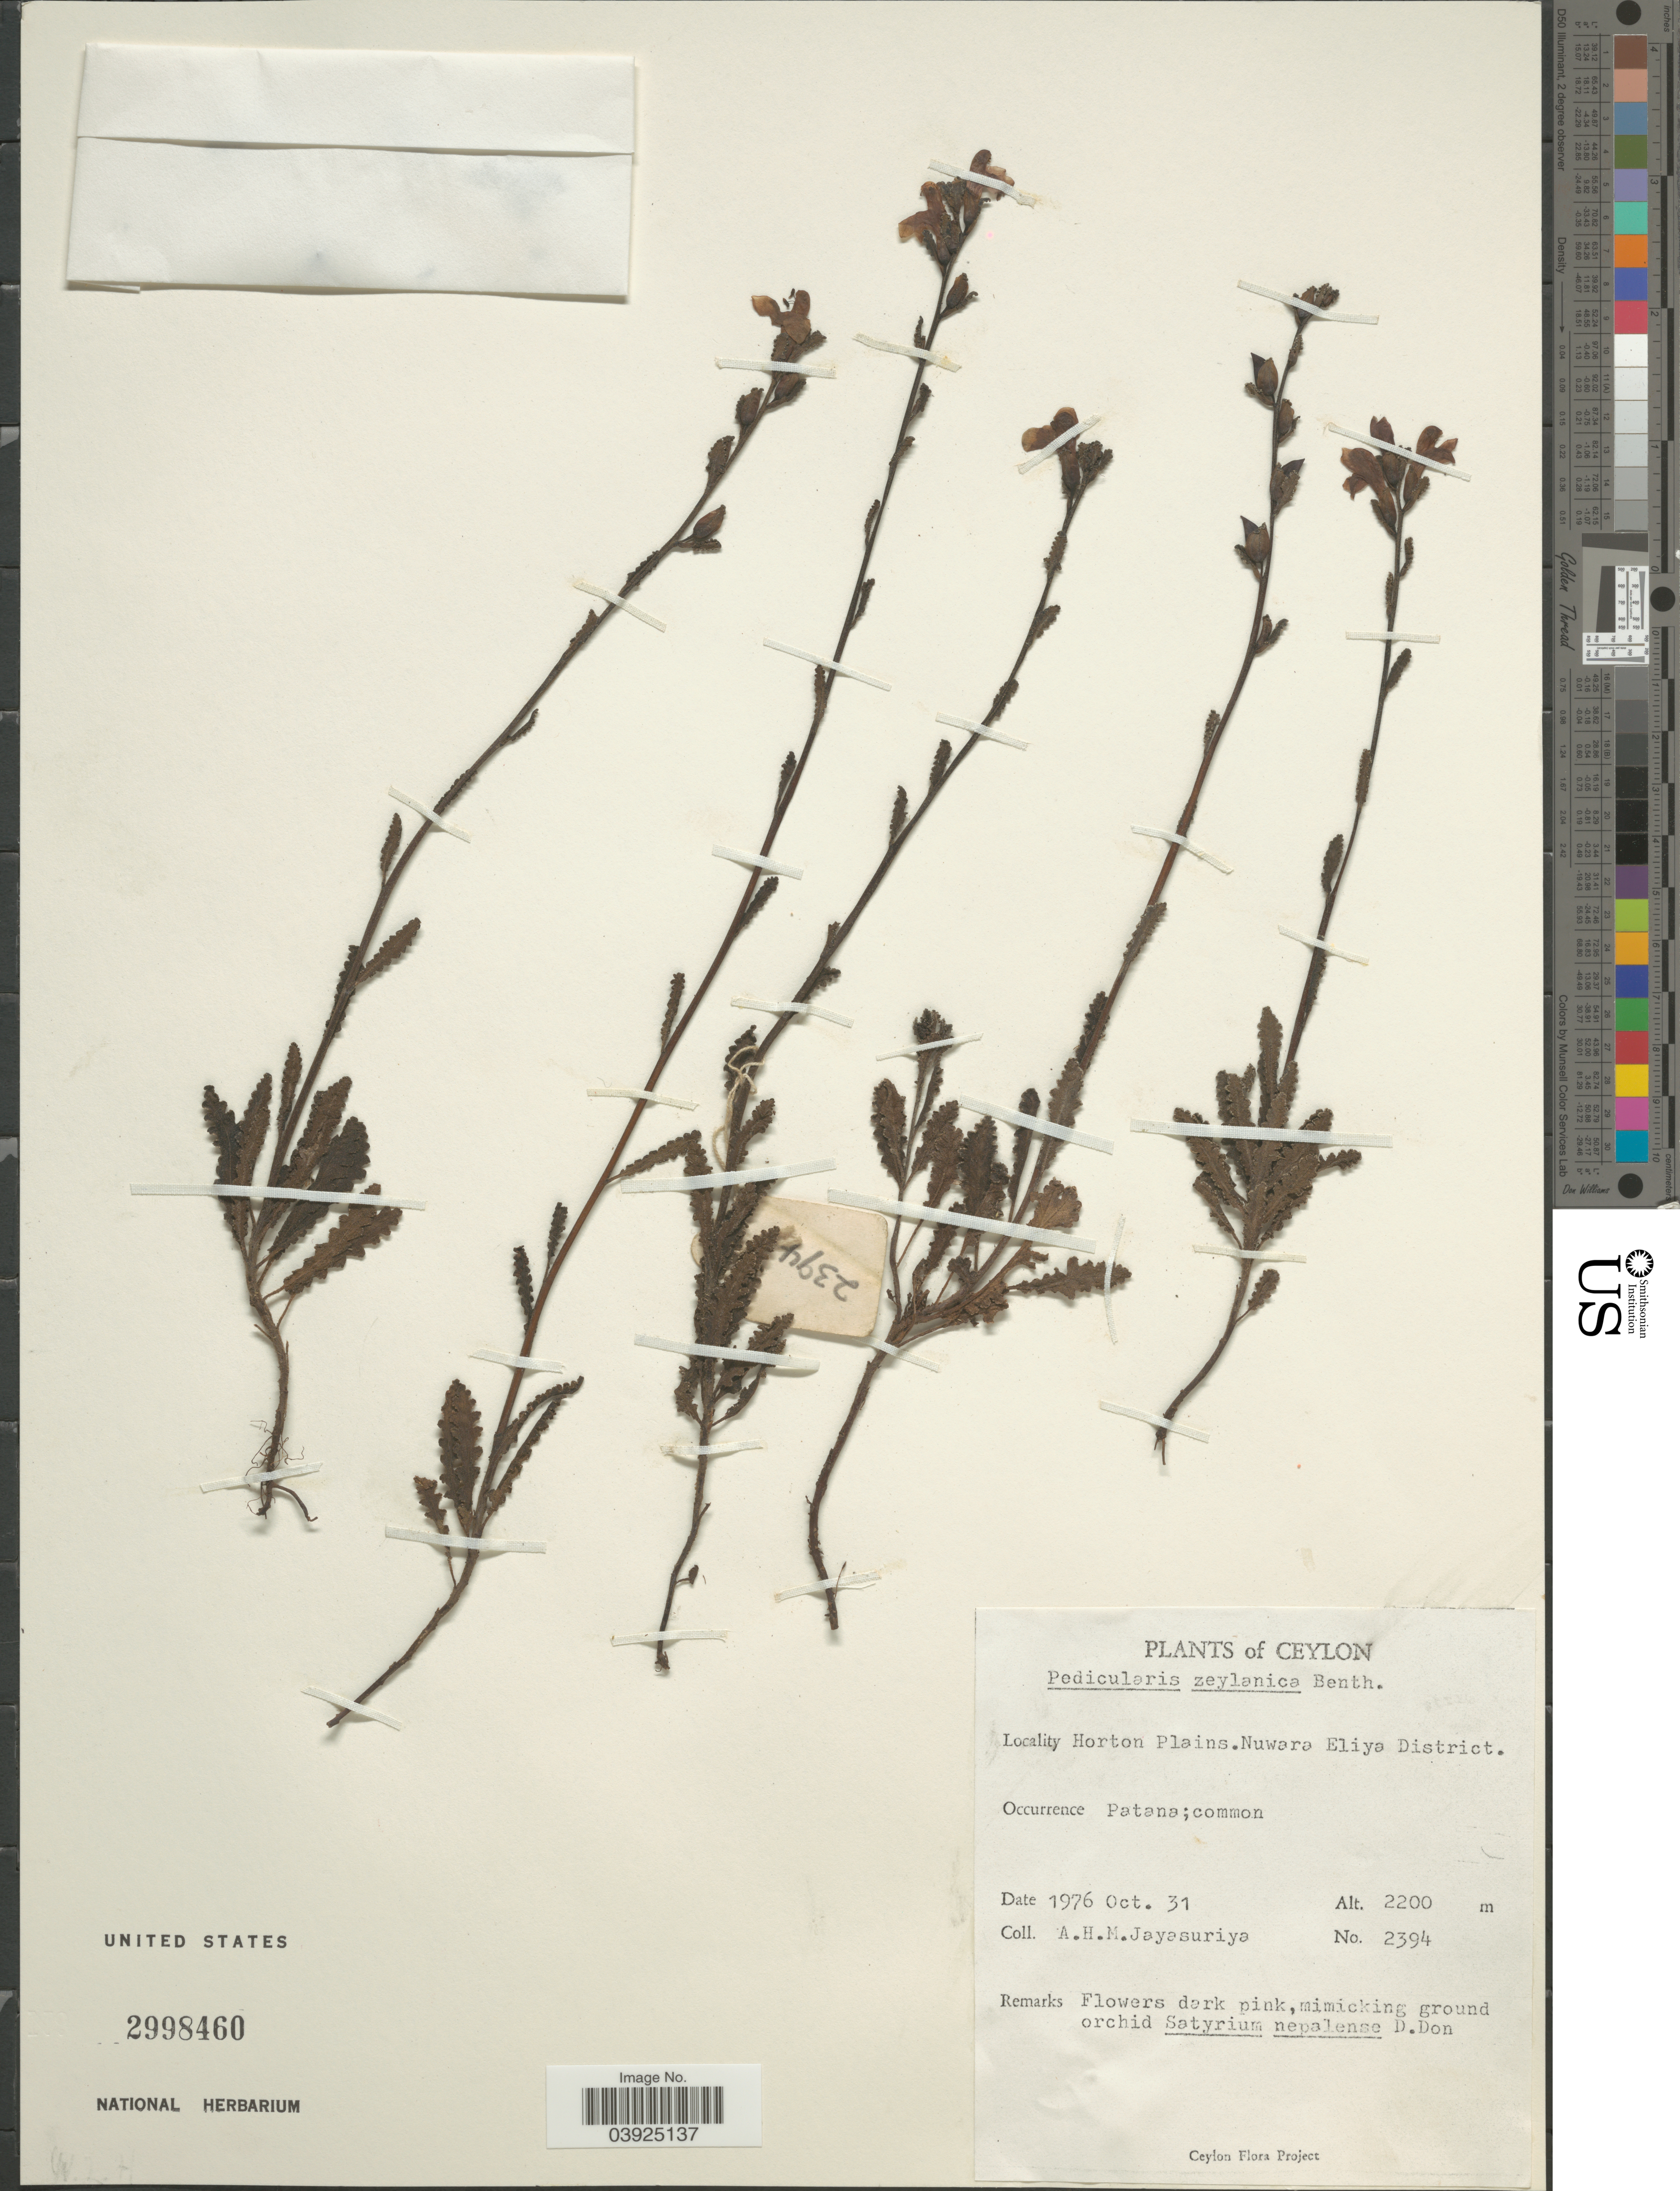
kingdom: Plantae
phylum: Tracheophyta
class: Magnoliopsida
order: Lamiales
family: Orobanchaceae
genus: Pedicularis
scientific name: Pedicularis zeylanica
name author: Benth.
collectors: A. H. Jayasuriya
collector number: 2394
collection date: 1976-10-31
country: Sri Lanka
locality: Ceylon. Horton Plains. Nuwara Eliya District.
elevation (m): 2200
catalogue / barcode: US 2998460